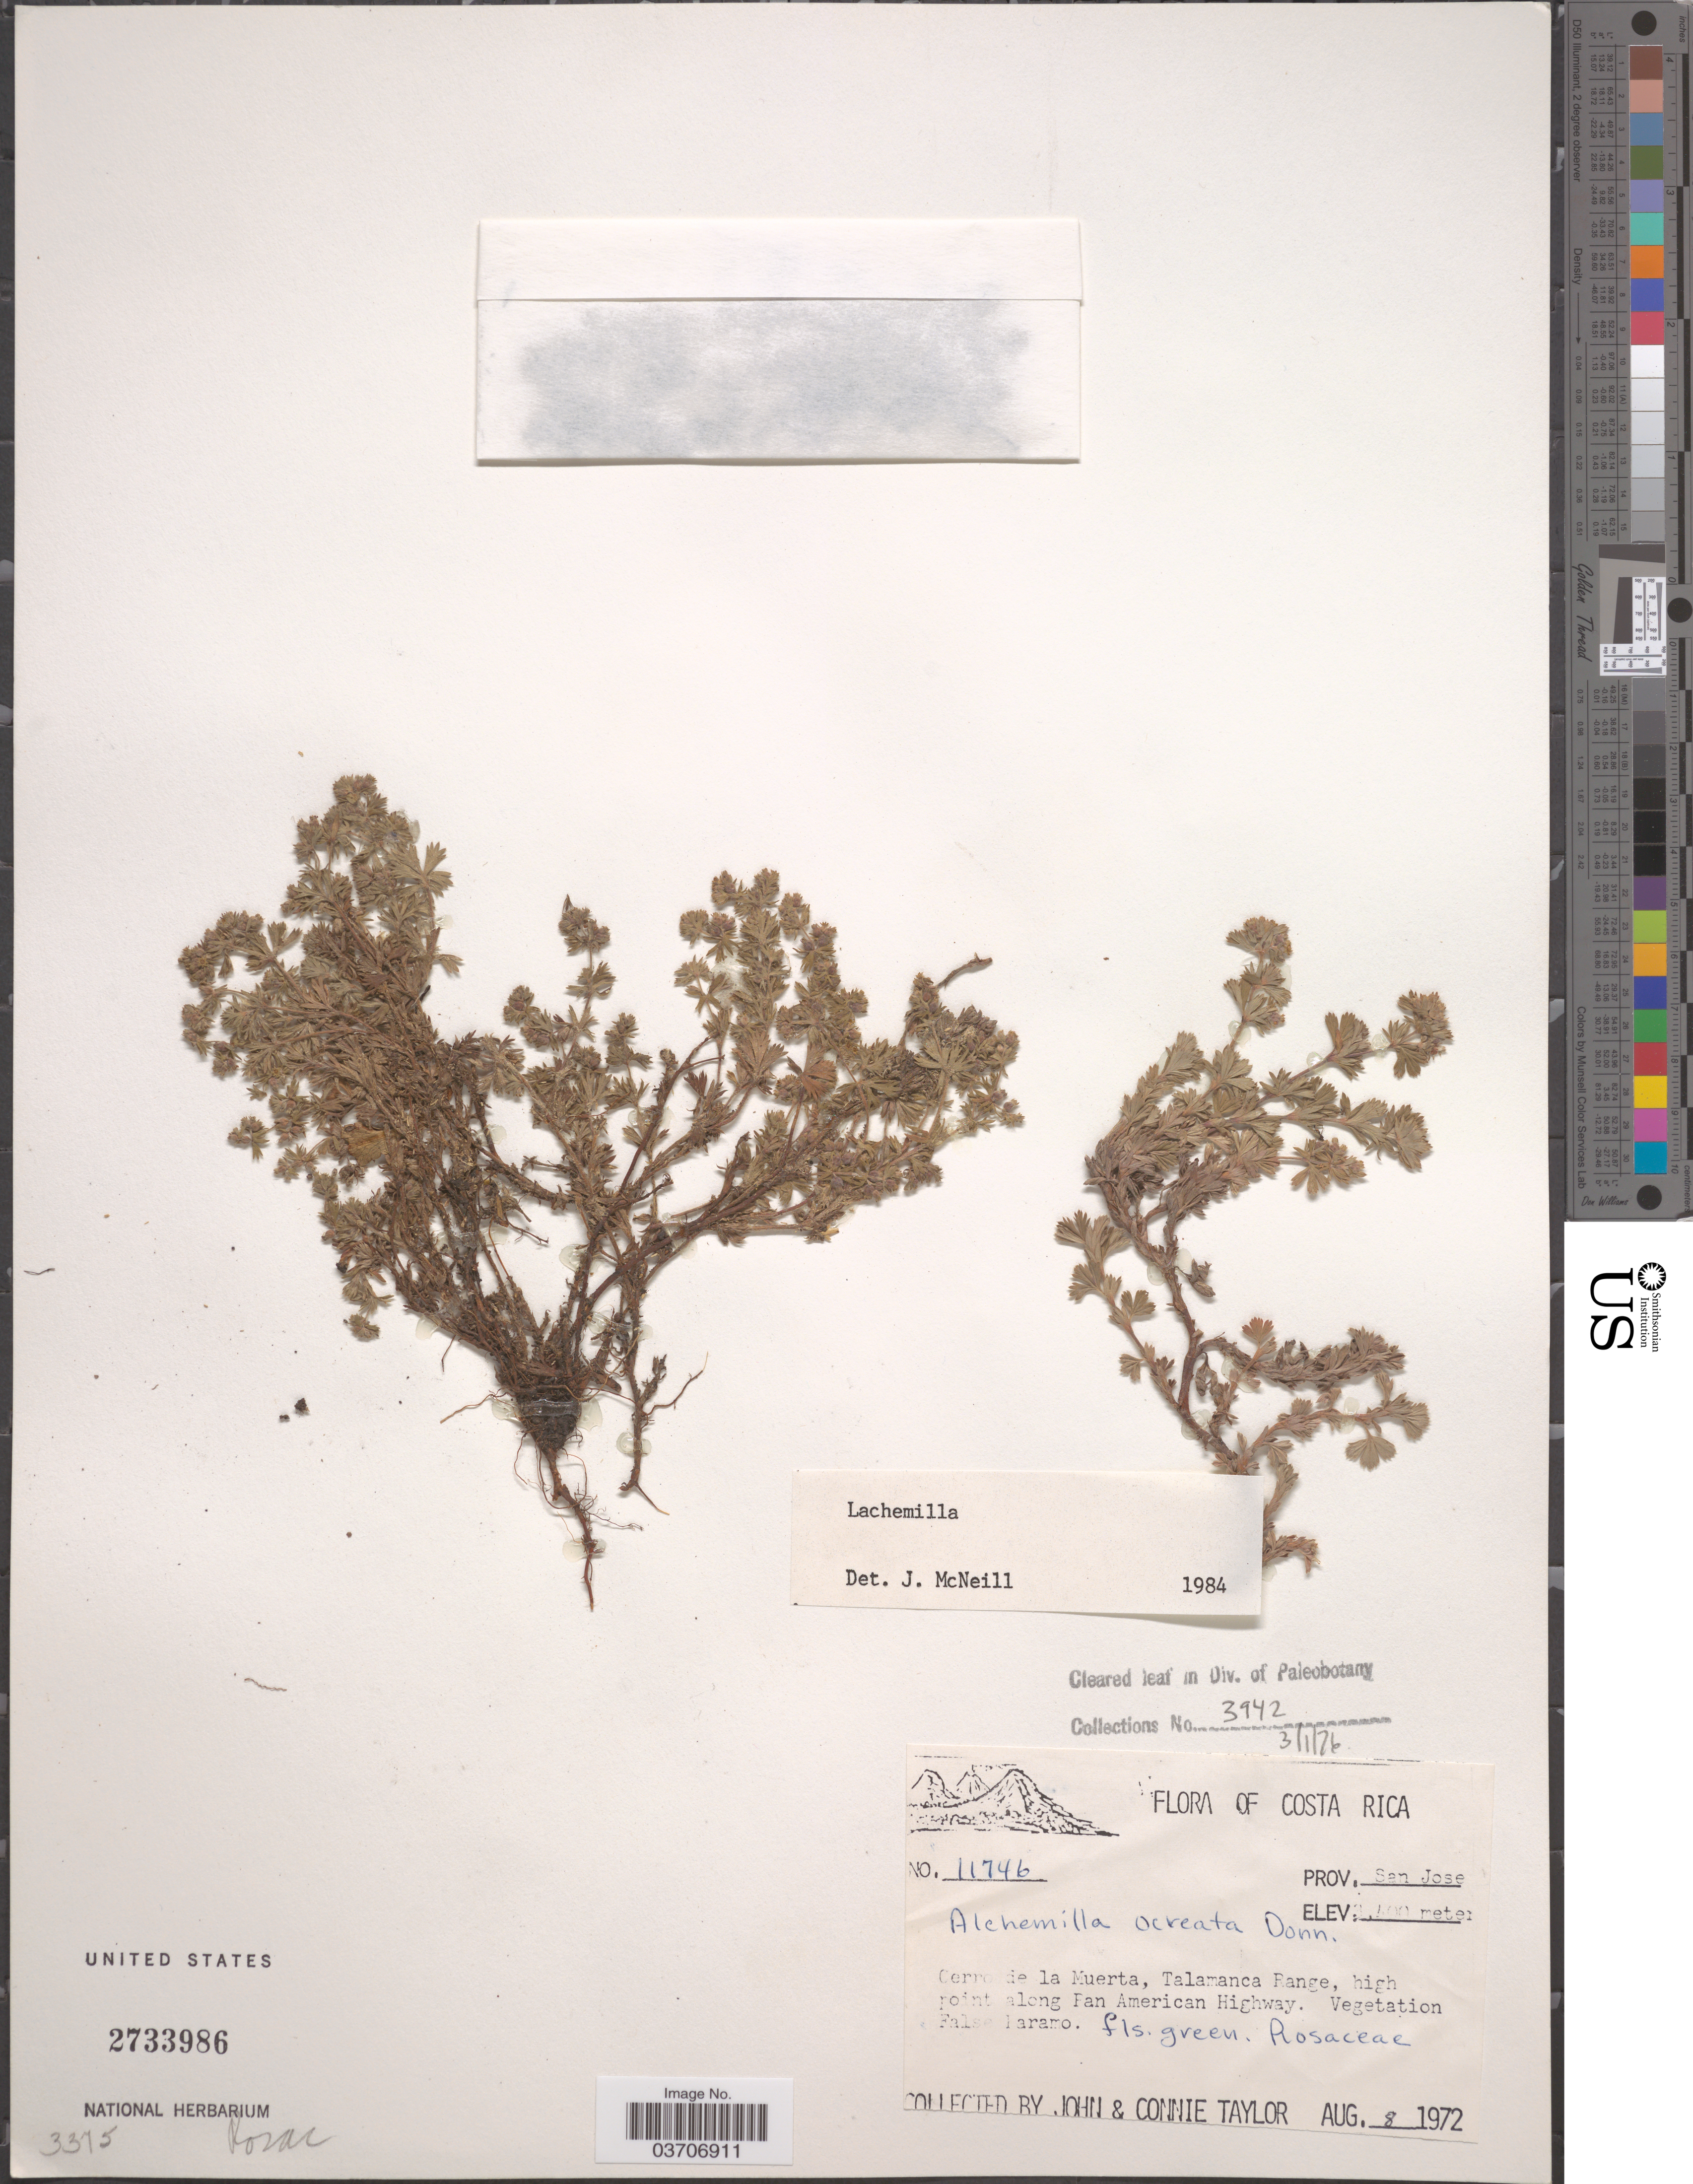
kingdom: Plantae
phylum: Tracheophyta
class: Magnoliopsida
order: Rosales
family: Rosaceae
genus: Lachemilla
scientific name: Lachemilla talamanquensis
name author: Romol. & D.F. Morales-B.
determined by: Dorr, L. J., (BOT), Smithsonian Institution - National Museum of Natural History (UNITED STATES)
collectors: J. Taylor & C. Taylor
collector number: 11746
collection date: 1972-08-08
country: Costa Rica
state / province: San José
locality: Cerro de la Muerta, Talamanca Range, high point along Pan American Highway.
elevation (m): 3400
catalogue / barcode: US 2733986